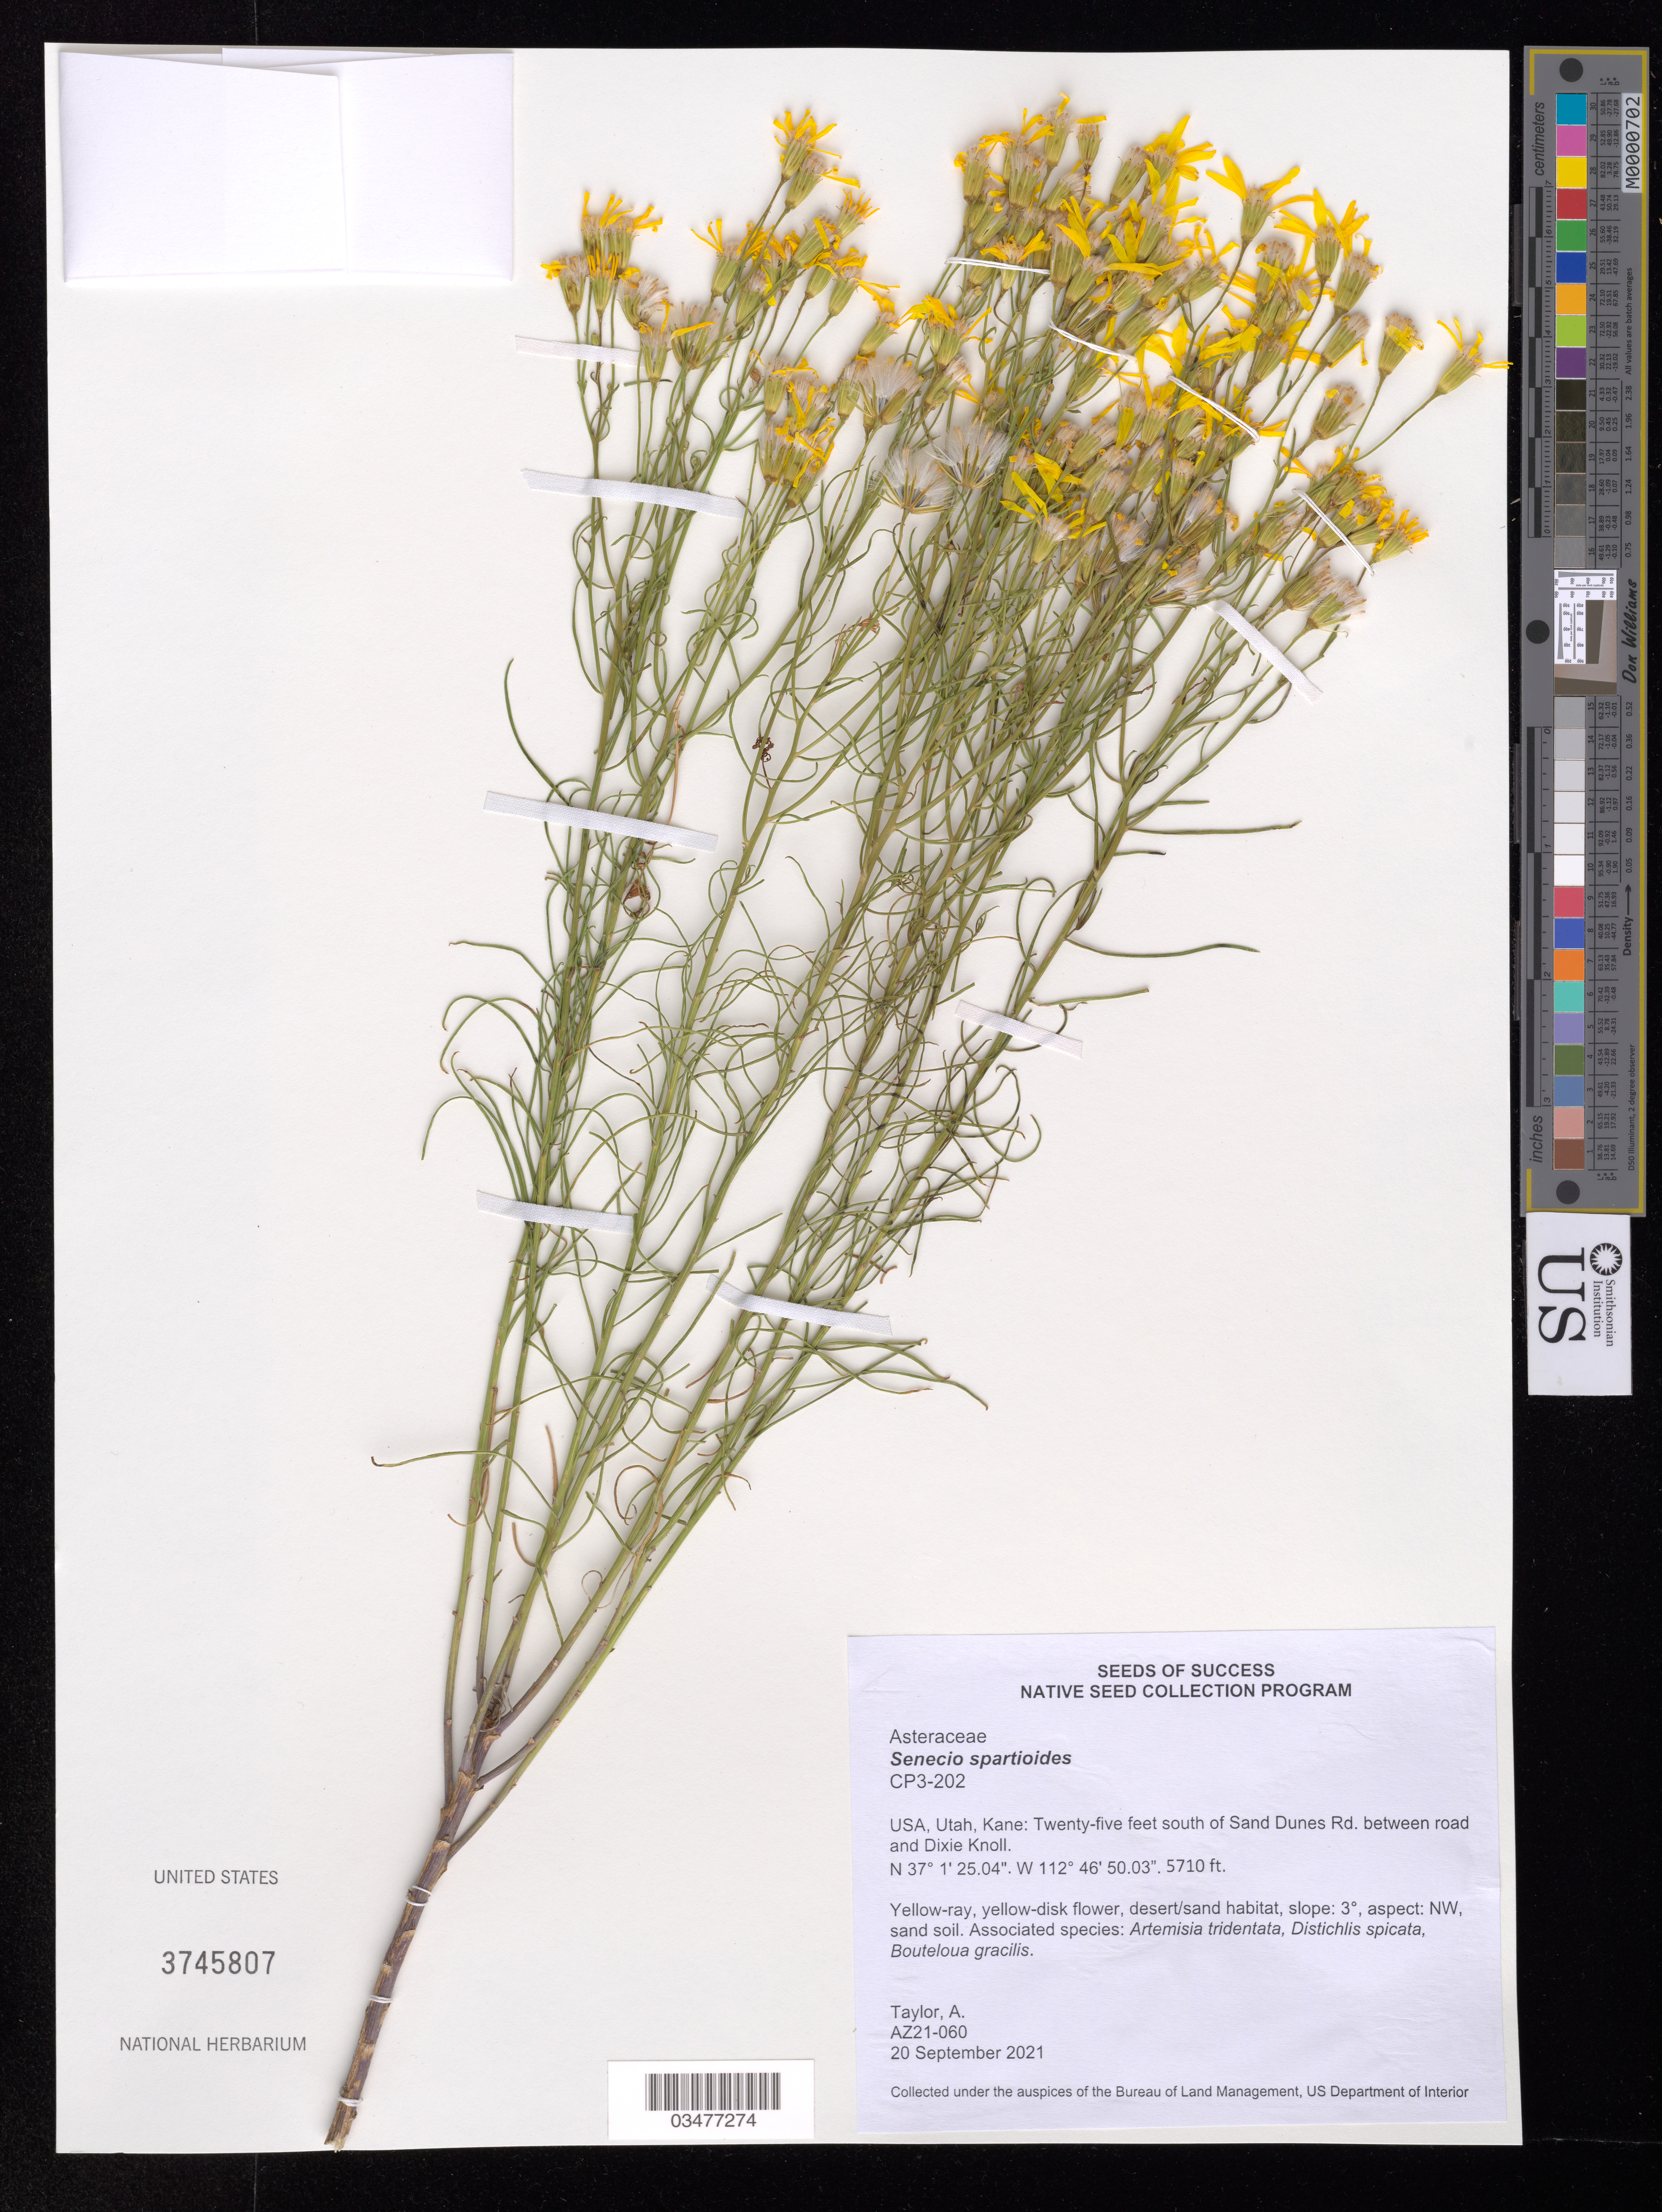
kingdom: Plantae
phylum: Tracheophyta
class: Magnoliopsida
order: Asterales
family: Asteraceae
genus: Senecio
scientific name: Senecio spartioides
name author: Torr. & A. Gray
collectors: A. Taylor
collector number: AZ21-060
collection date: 2021-09-20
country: United States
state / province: Utah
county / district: Kane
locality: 25 feet S of Sand Dunes Rd between road and Dixie Knoll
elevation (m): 1740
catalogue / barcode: US 3745807